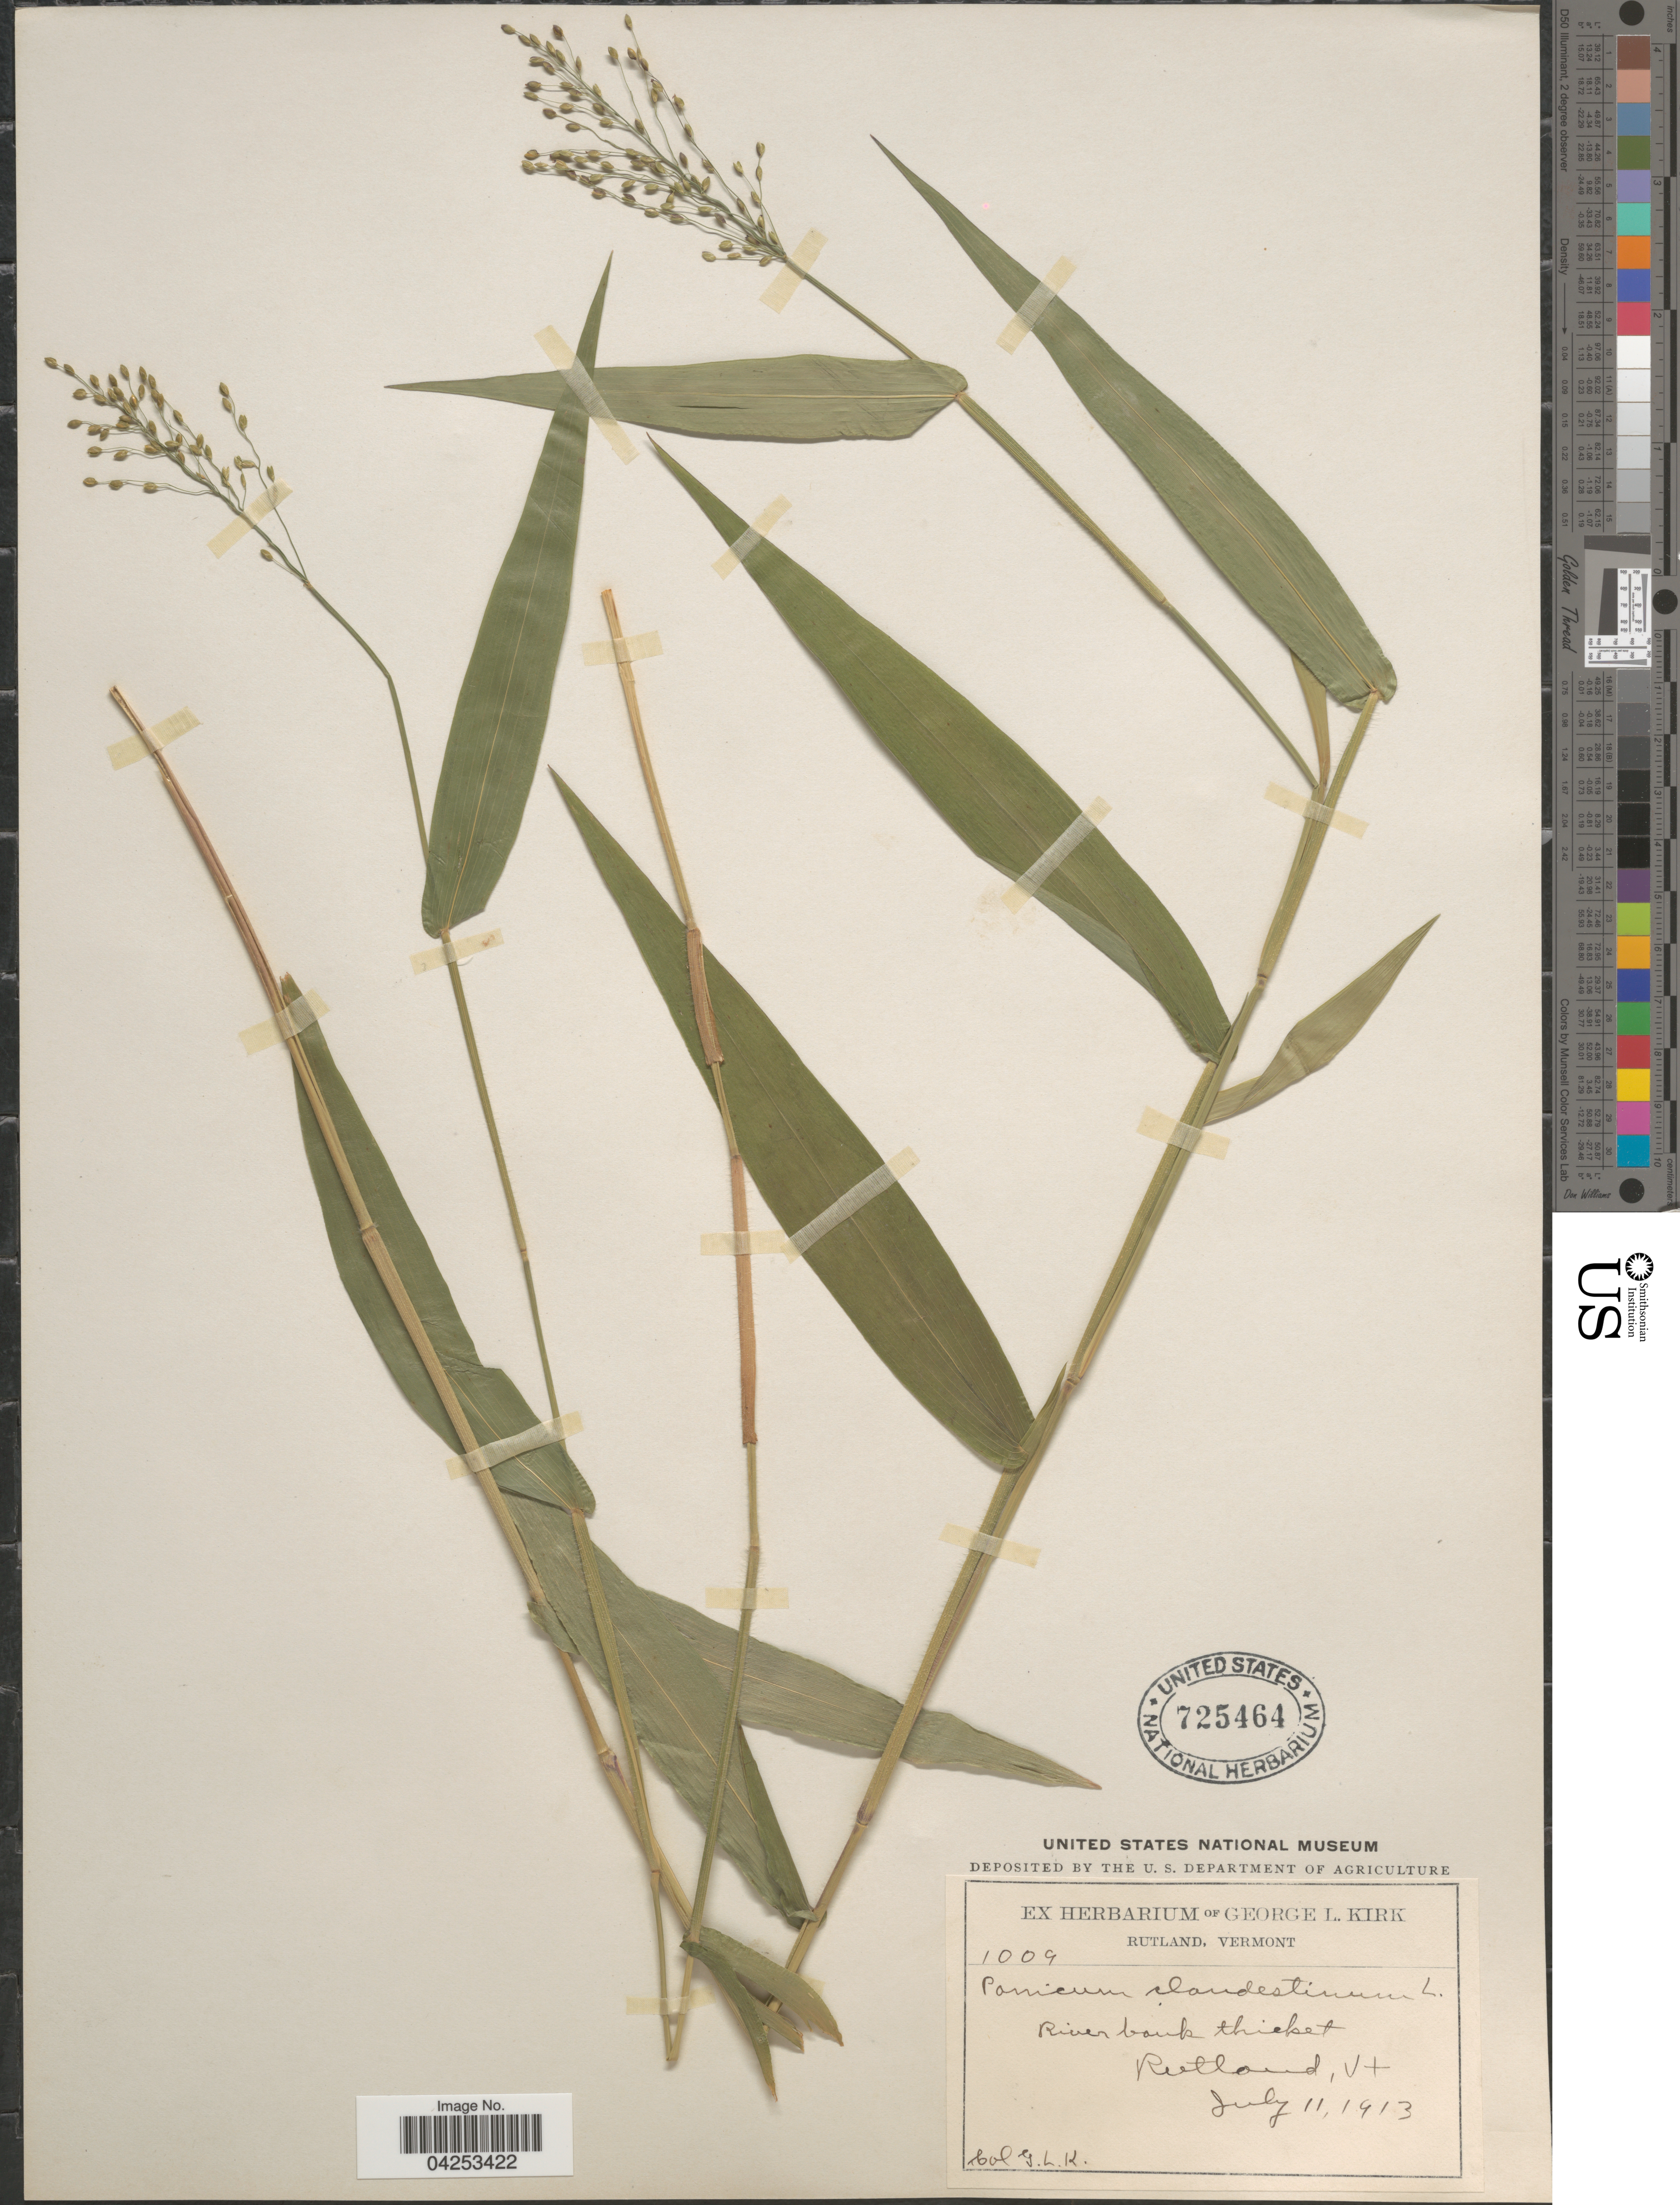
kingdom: Plantae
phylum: Tracheophyta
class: Liliopsida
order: Poales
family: Poaceae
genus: Dichanthelium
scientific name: Dichanthelium clandestinum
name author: (L.) Gould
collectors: G. Kirk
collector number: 1009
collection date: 1913-07-11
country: United States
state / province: Vermont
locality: River bank thicket Rutland.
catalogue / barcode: US 725464